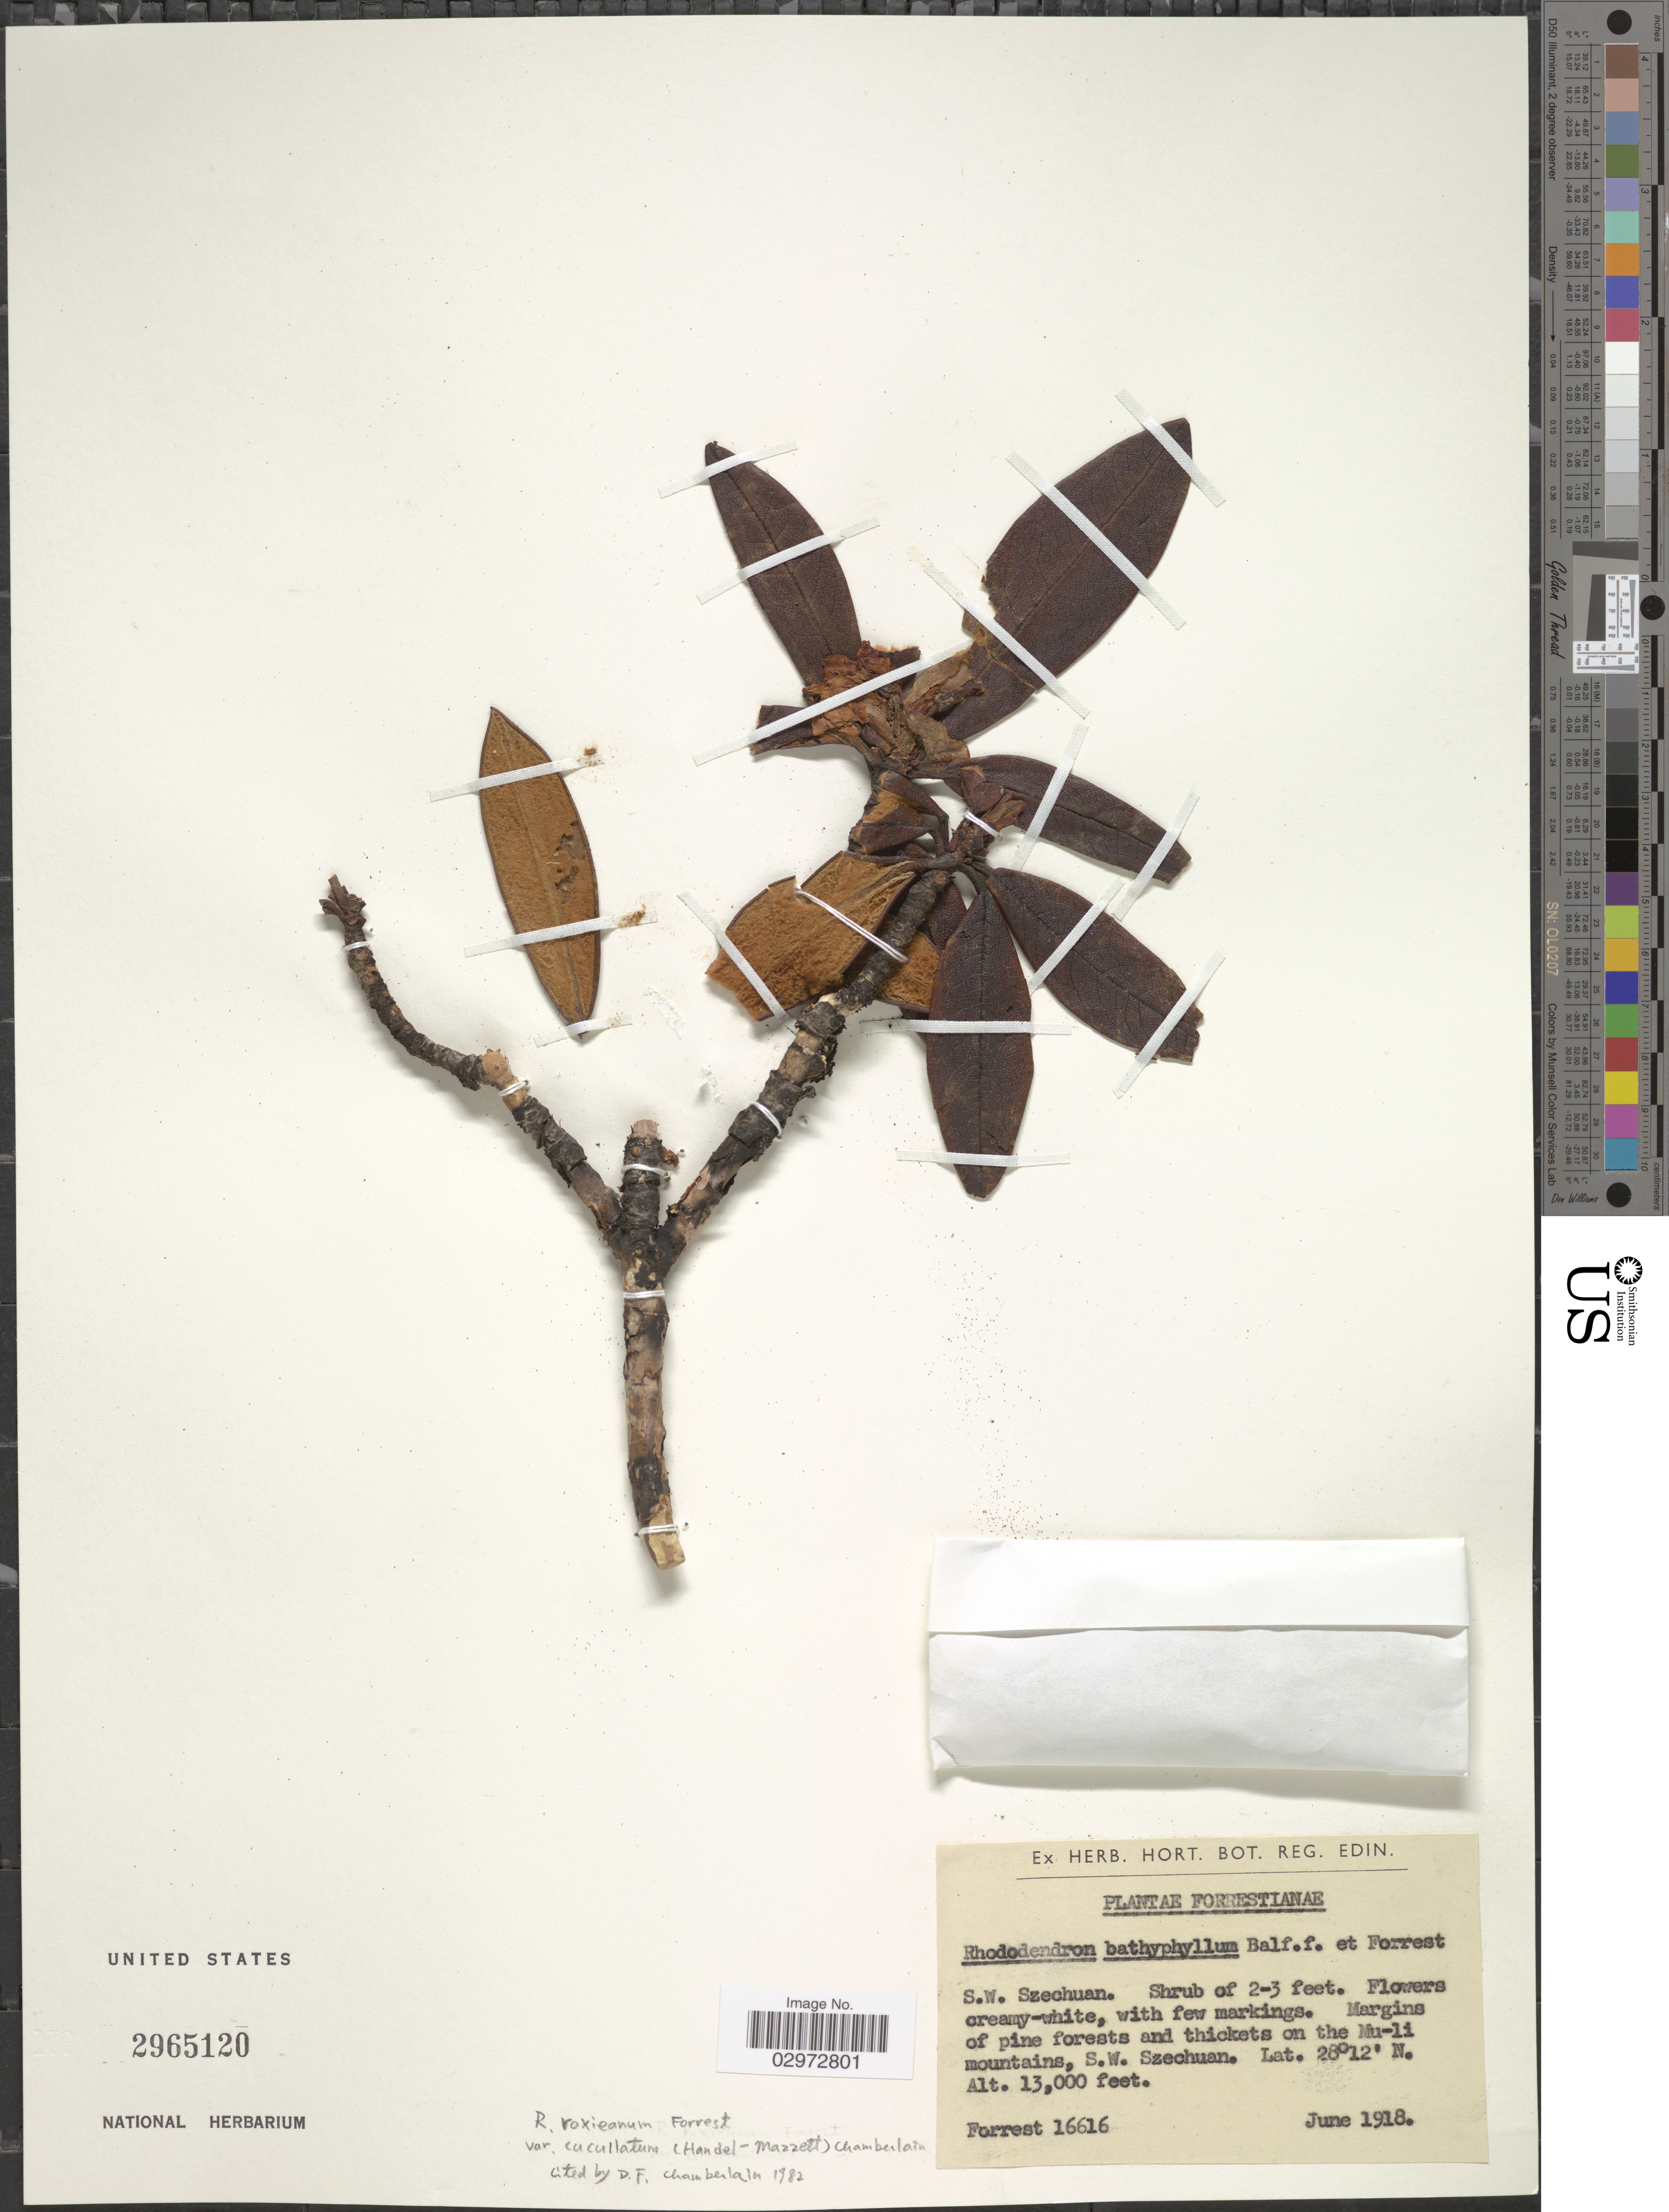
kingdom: Plantae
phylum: Tracheophyta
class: Magnoliopsida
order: Ericales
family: Ericaceae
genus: Rhododendron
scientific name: Rhododendron roxieanum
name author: Forrest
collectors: -. Forrest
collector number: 16616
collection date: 1918-06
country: China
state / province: Sichuan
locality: S.W. Szechuan. Margins of pine forests and thickets on the Mu-li mountains, S.W. Szechuan.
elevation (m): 3962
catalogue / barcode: US 2965120